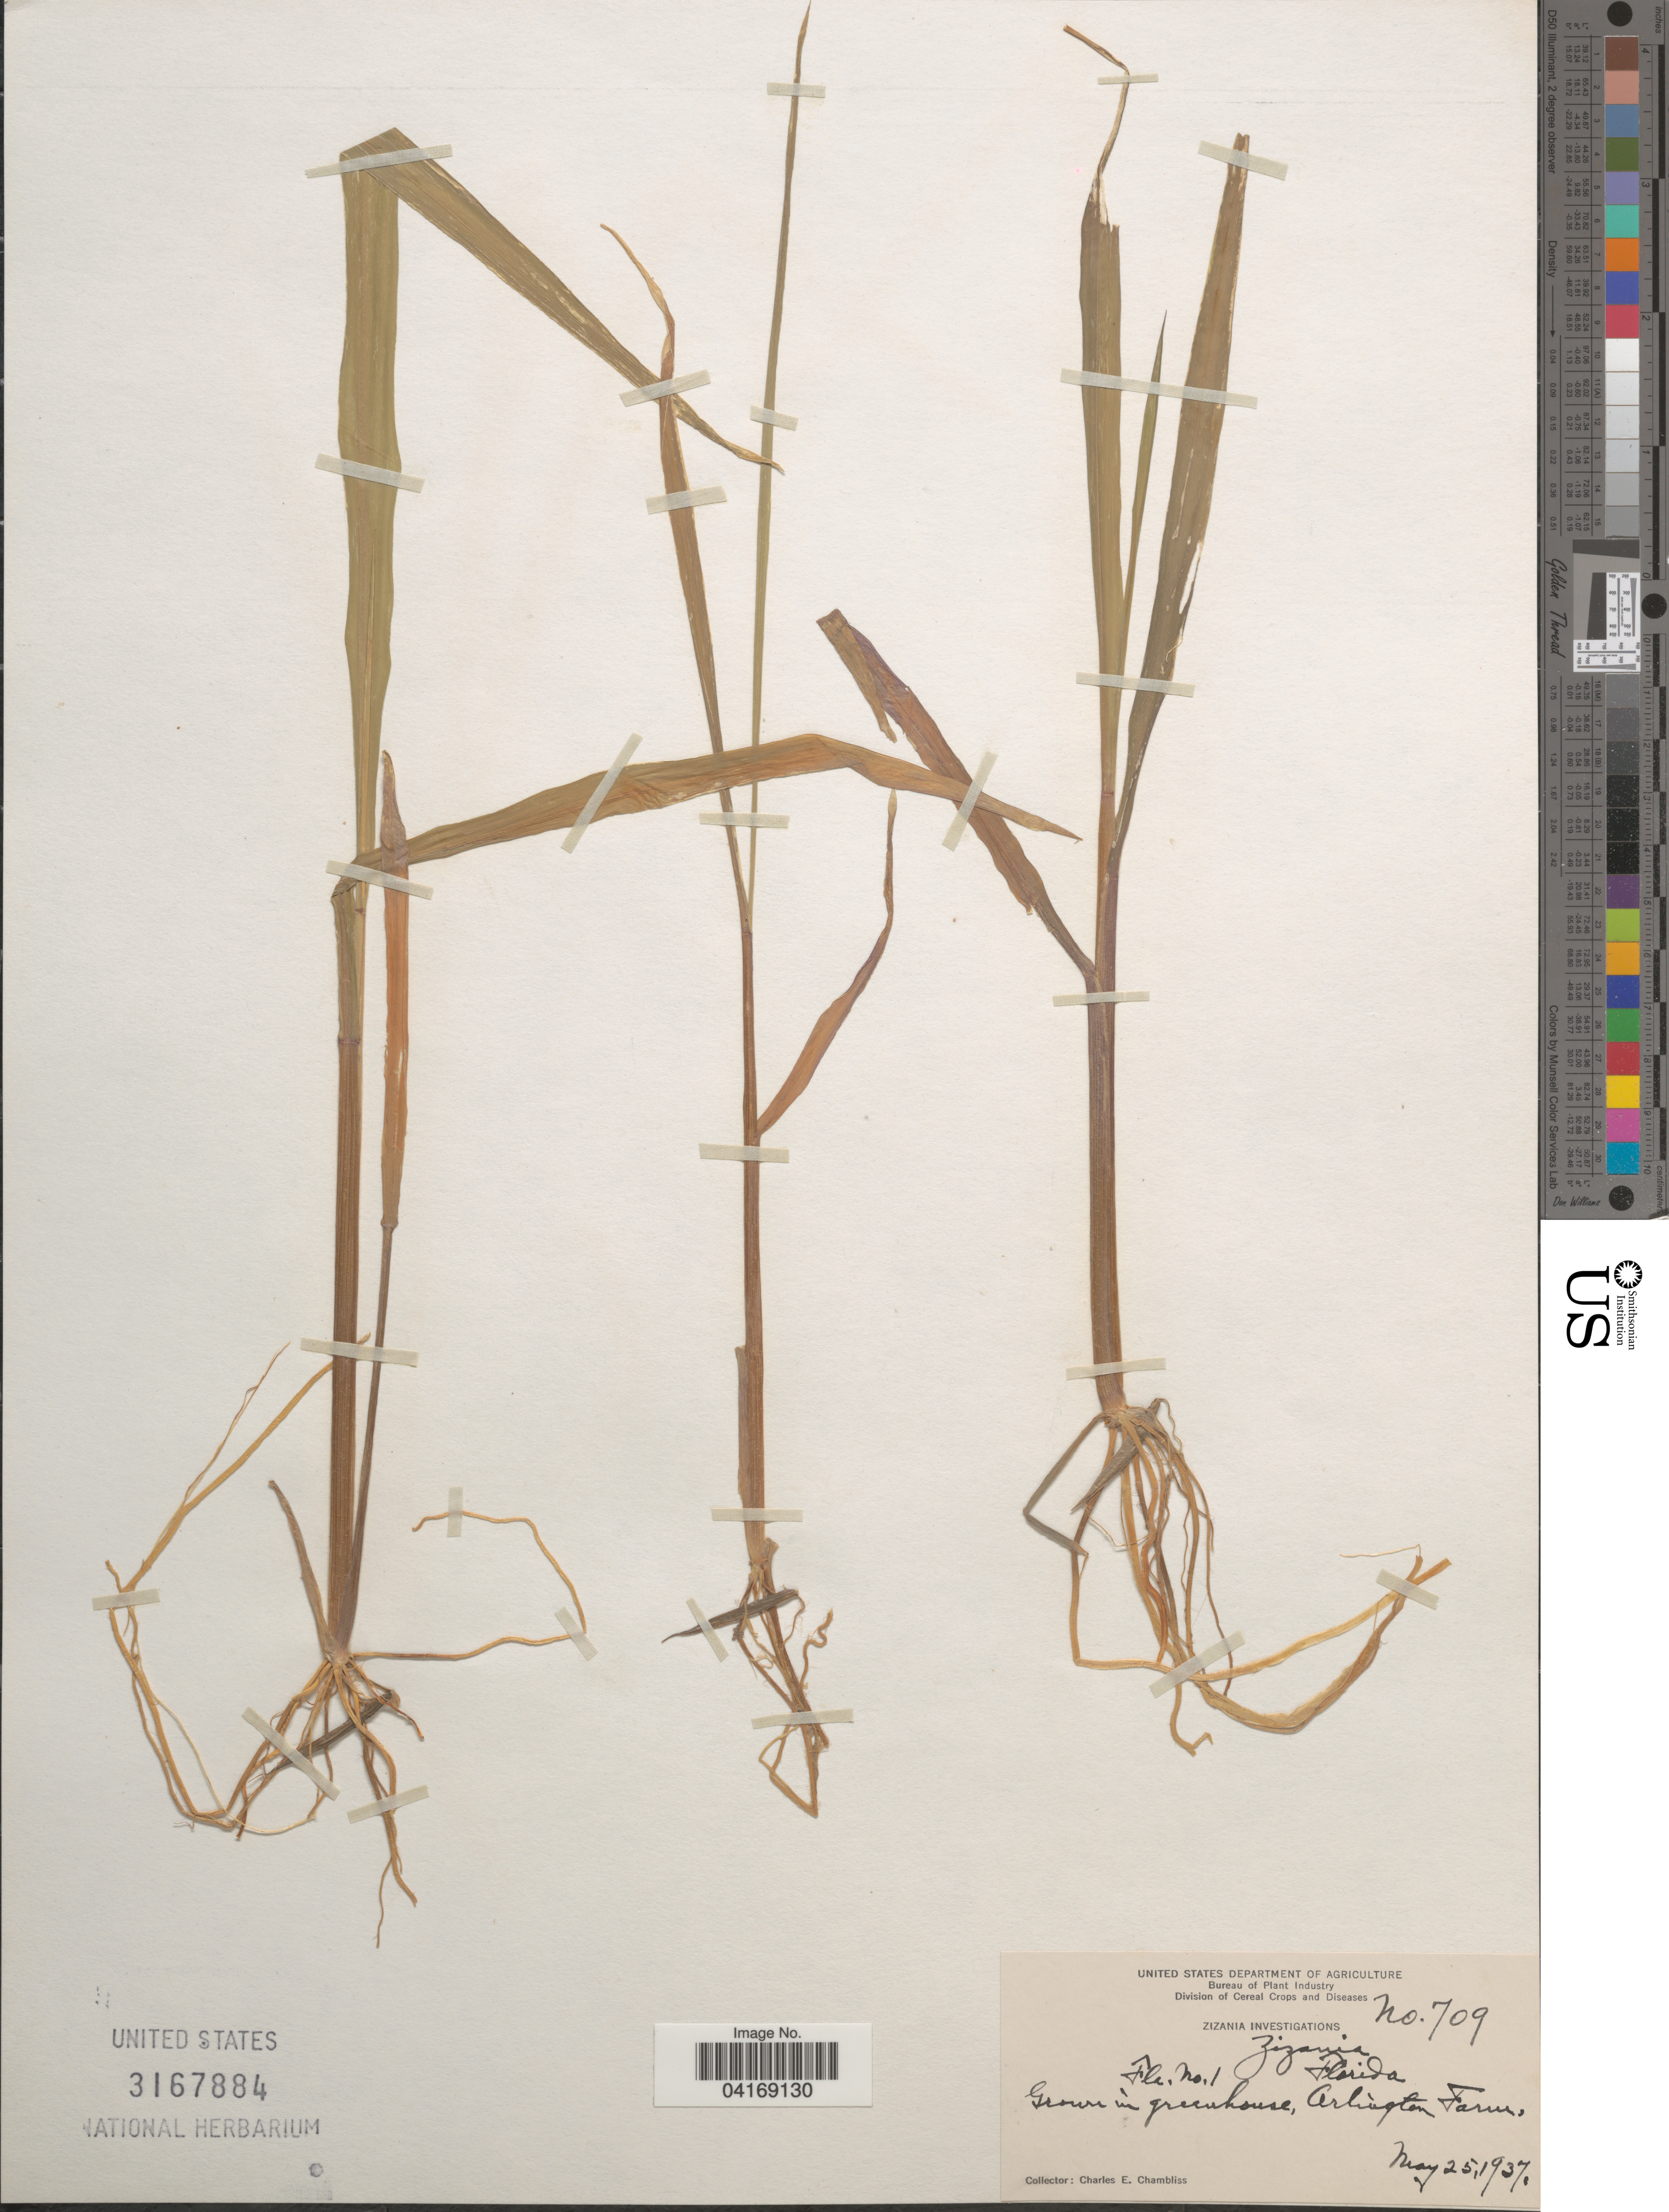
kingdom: Plantae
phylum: Tracheophyta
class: Liliopsida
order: Poales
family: Poaceae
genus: Zizania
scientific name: Zizania sp.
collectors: C. Chambliss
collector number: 709/1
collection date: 1937-05-25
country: United States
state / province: Florida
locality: Grown in greenhosue, Arlington Farm.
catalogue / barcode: US 3167884